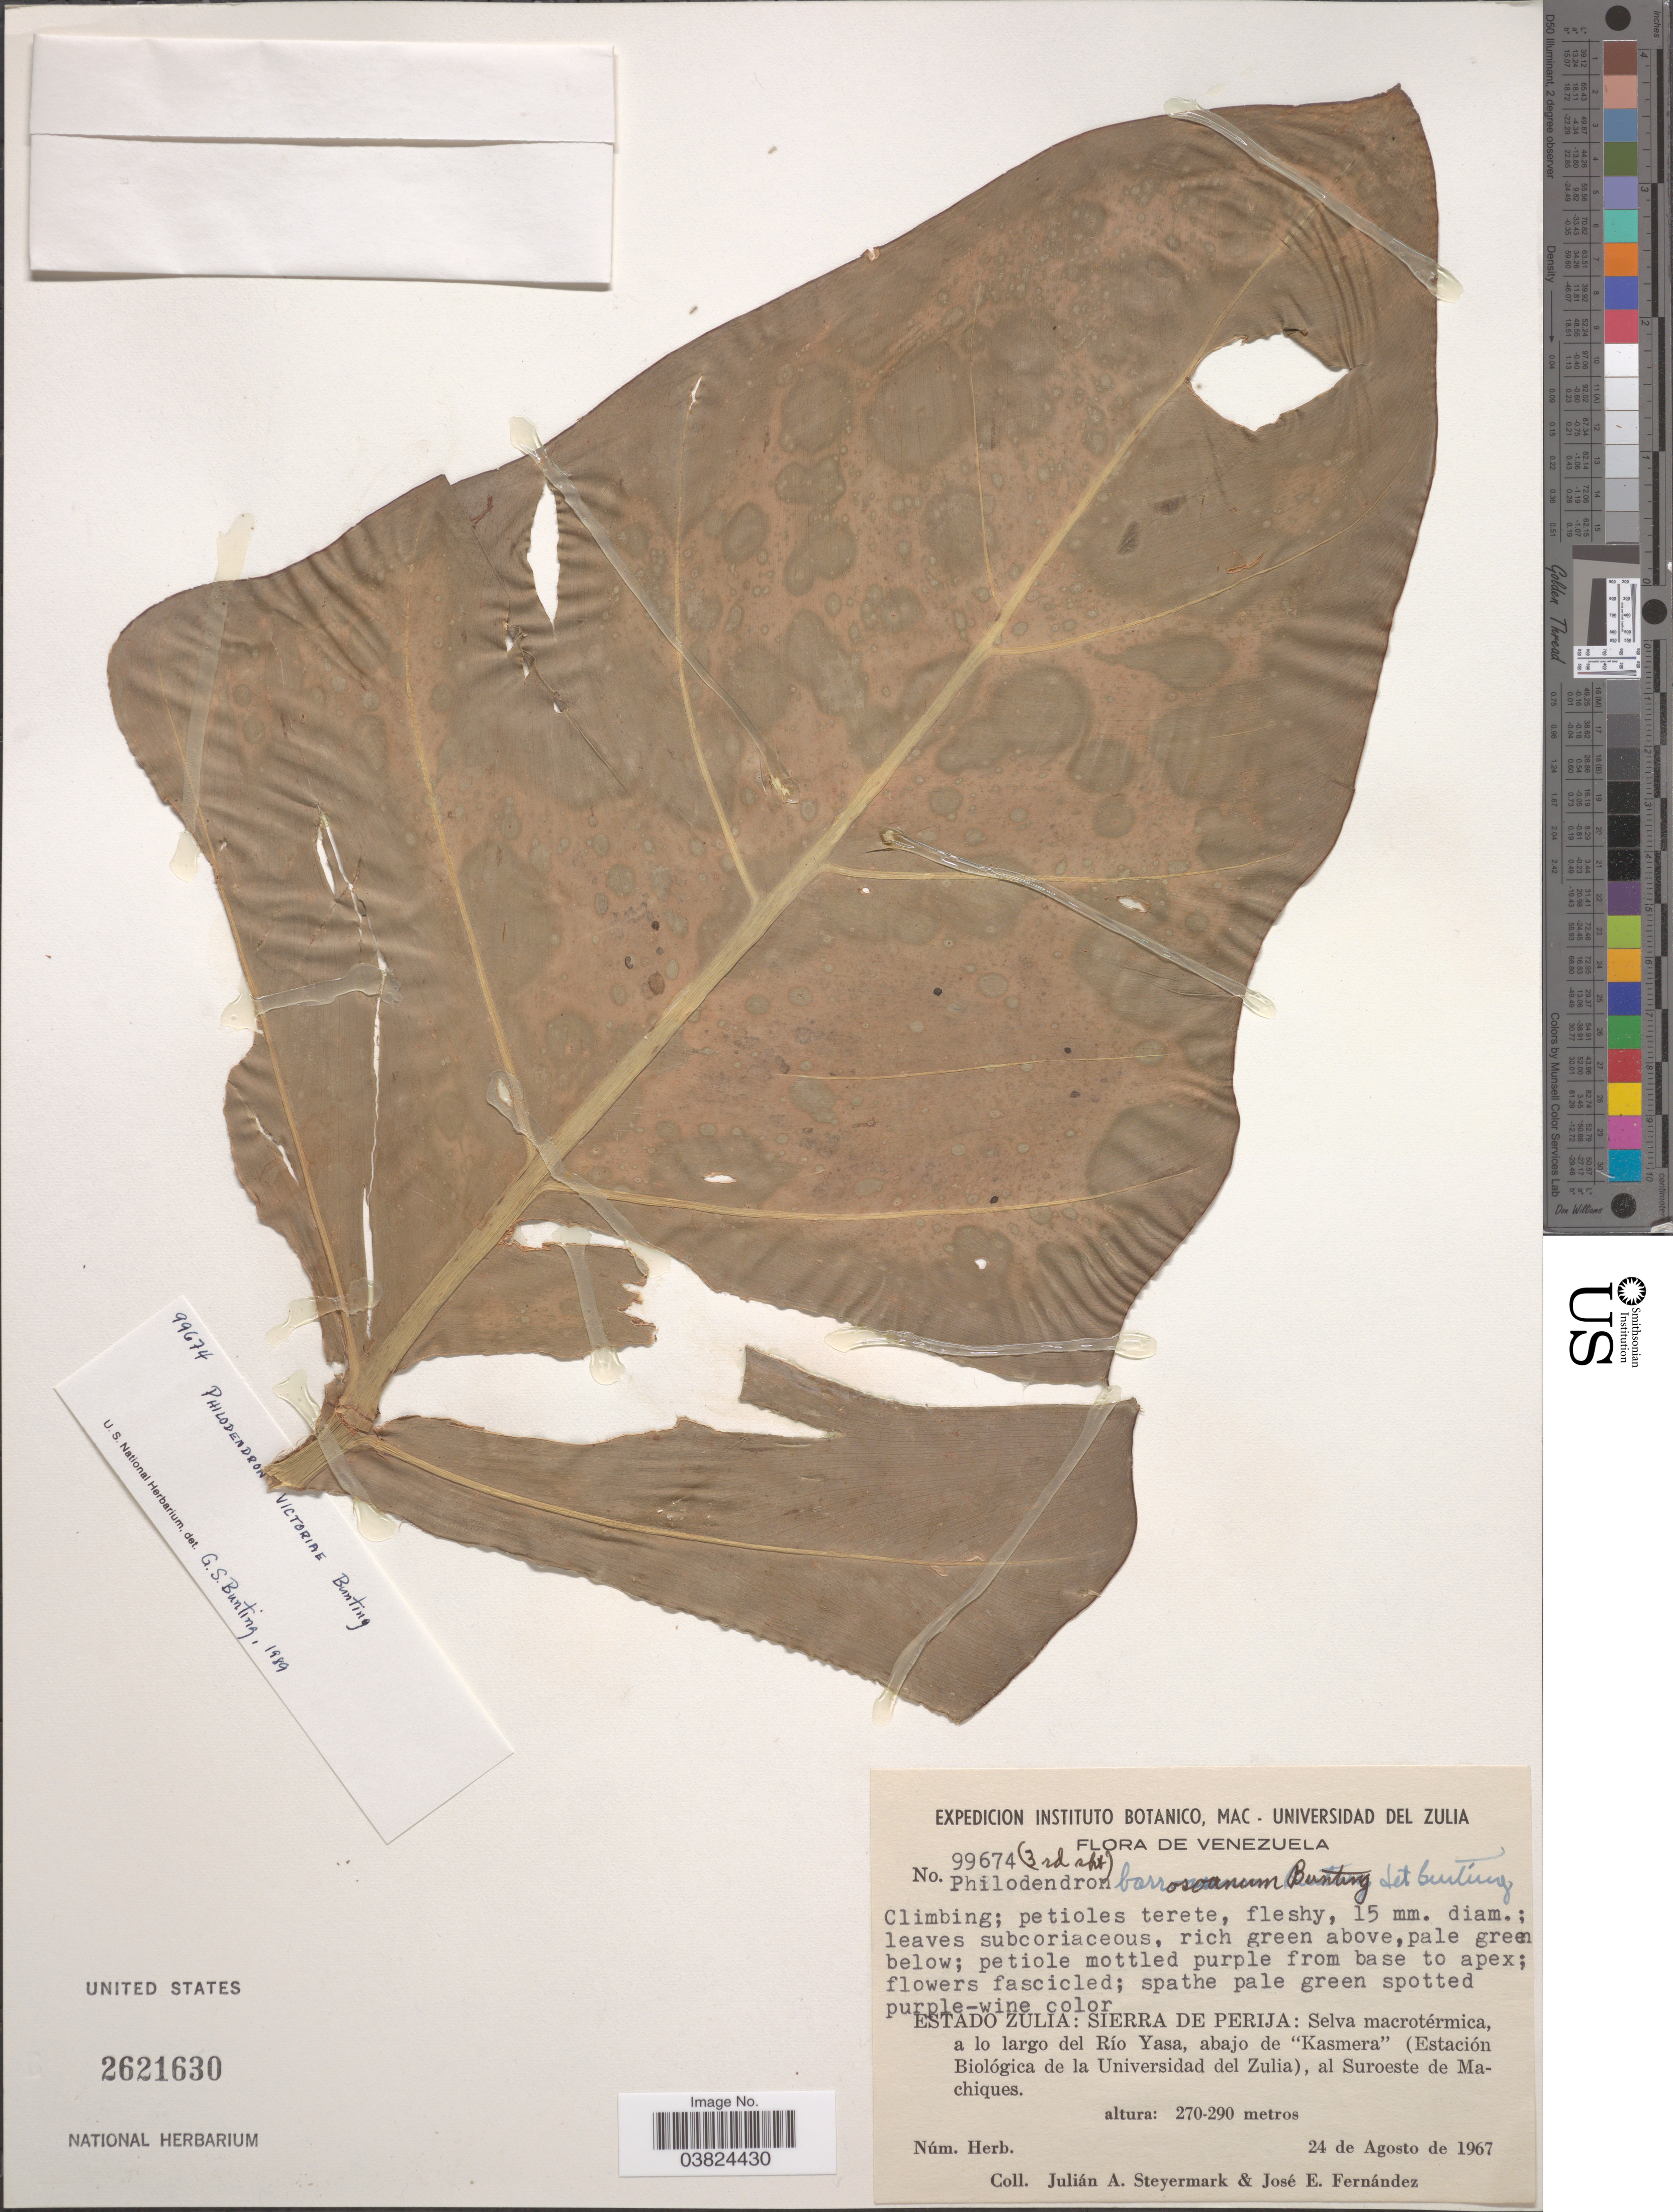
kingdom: Plantae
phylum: Tracheophyta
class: Liliopsida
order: Alismatales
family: Araceae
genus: Philodendron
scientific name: Philodendron victoriae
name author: G.S. Bunting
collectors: J. Steyermark & J. Fernández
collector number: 99674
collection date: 1967-08-24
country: Venezuela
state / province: Zulia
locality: Sierra de Perija: Selva macrotérmica, a lo largo del Río Yasa, abajo de "Kasmera" (Estación Biológica de la Universidad del Zulia), al Suroeste de Machiques.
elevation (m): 270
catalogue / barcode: US 2621630